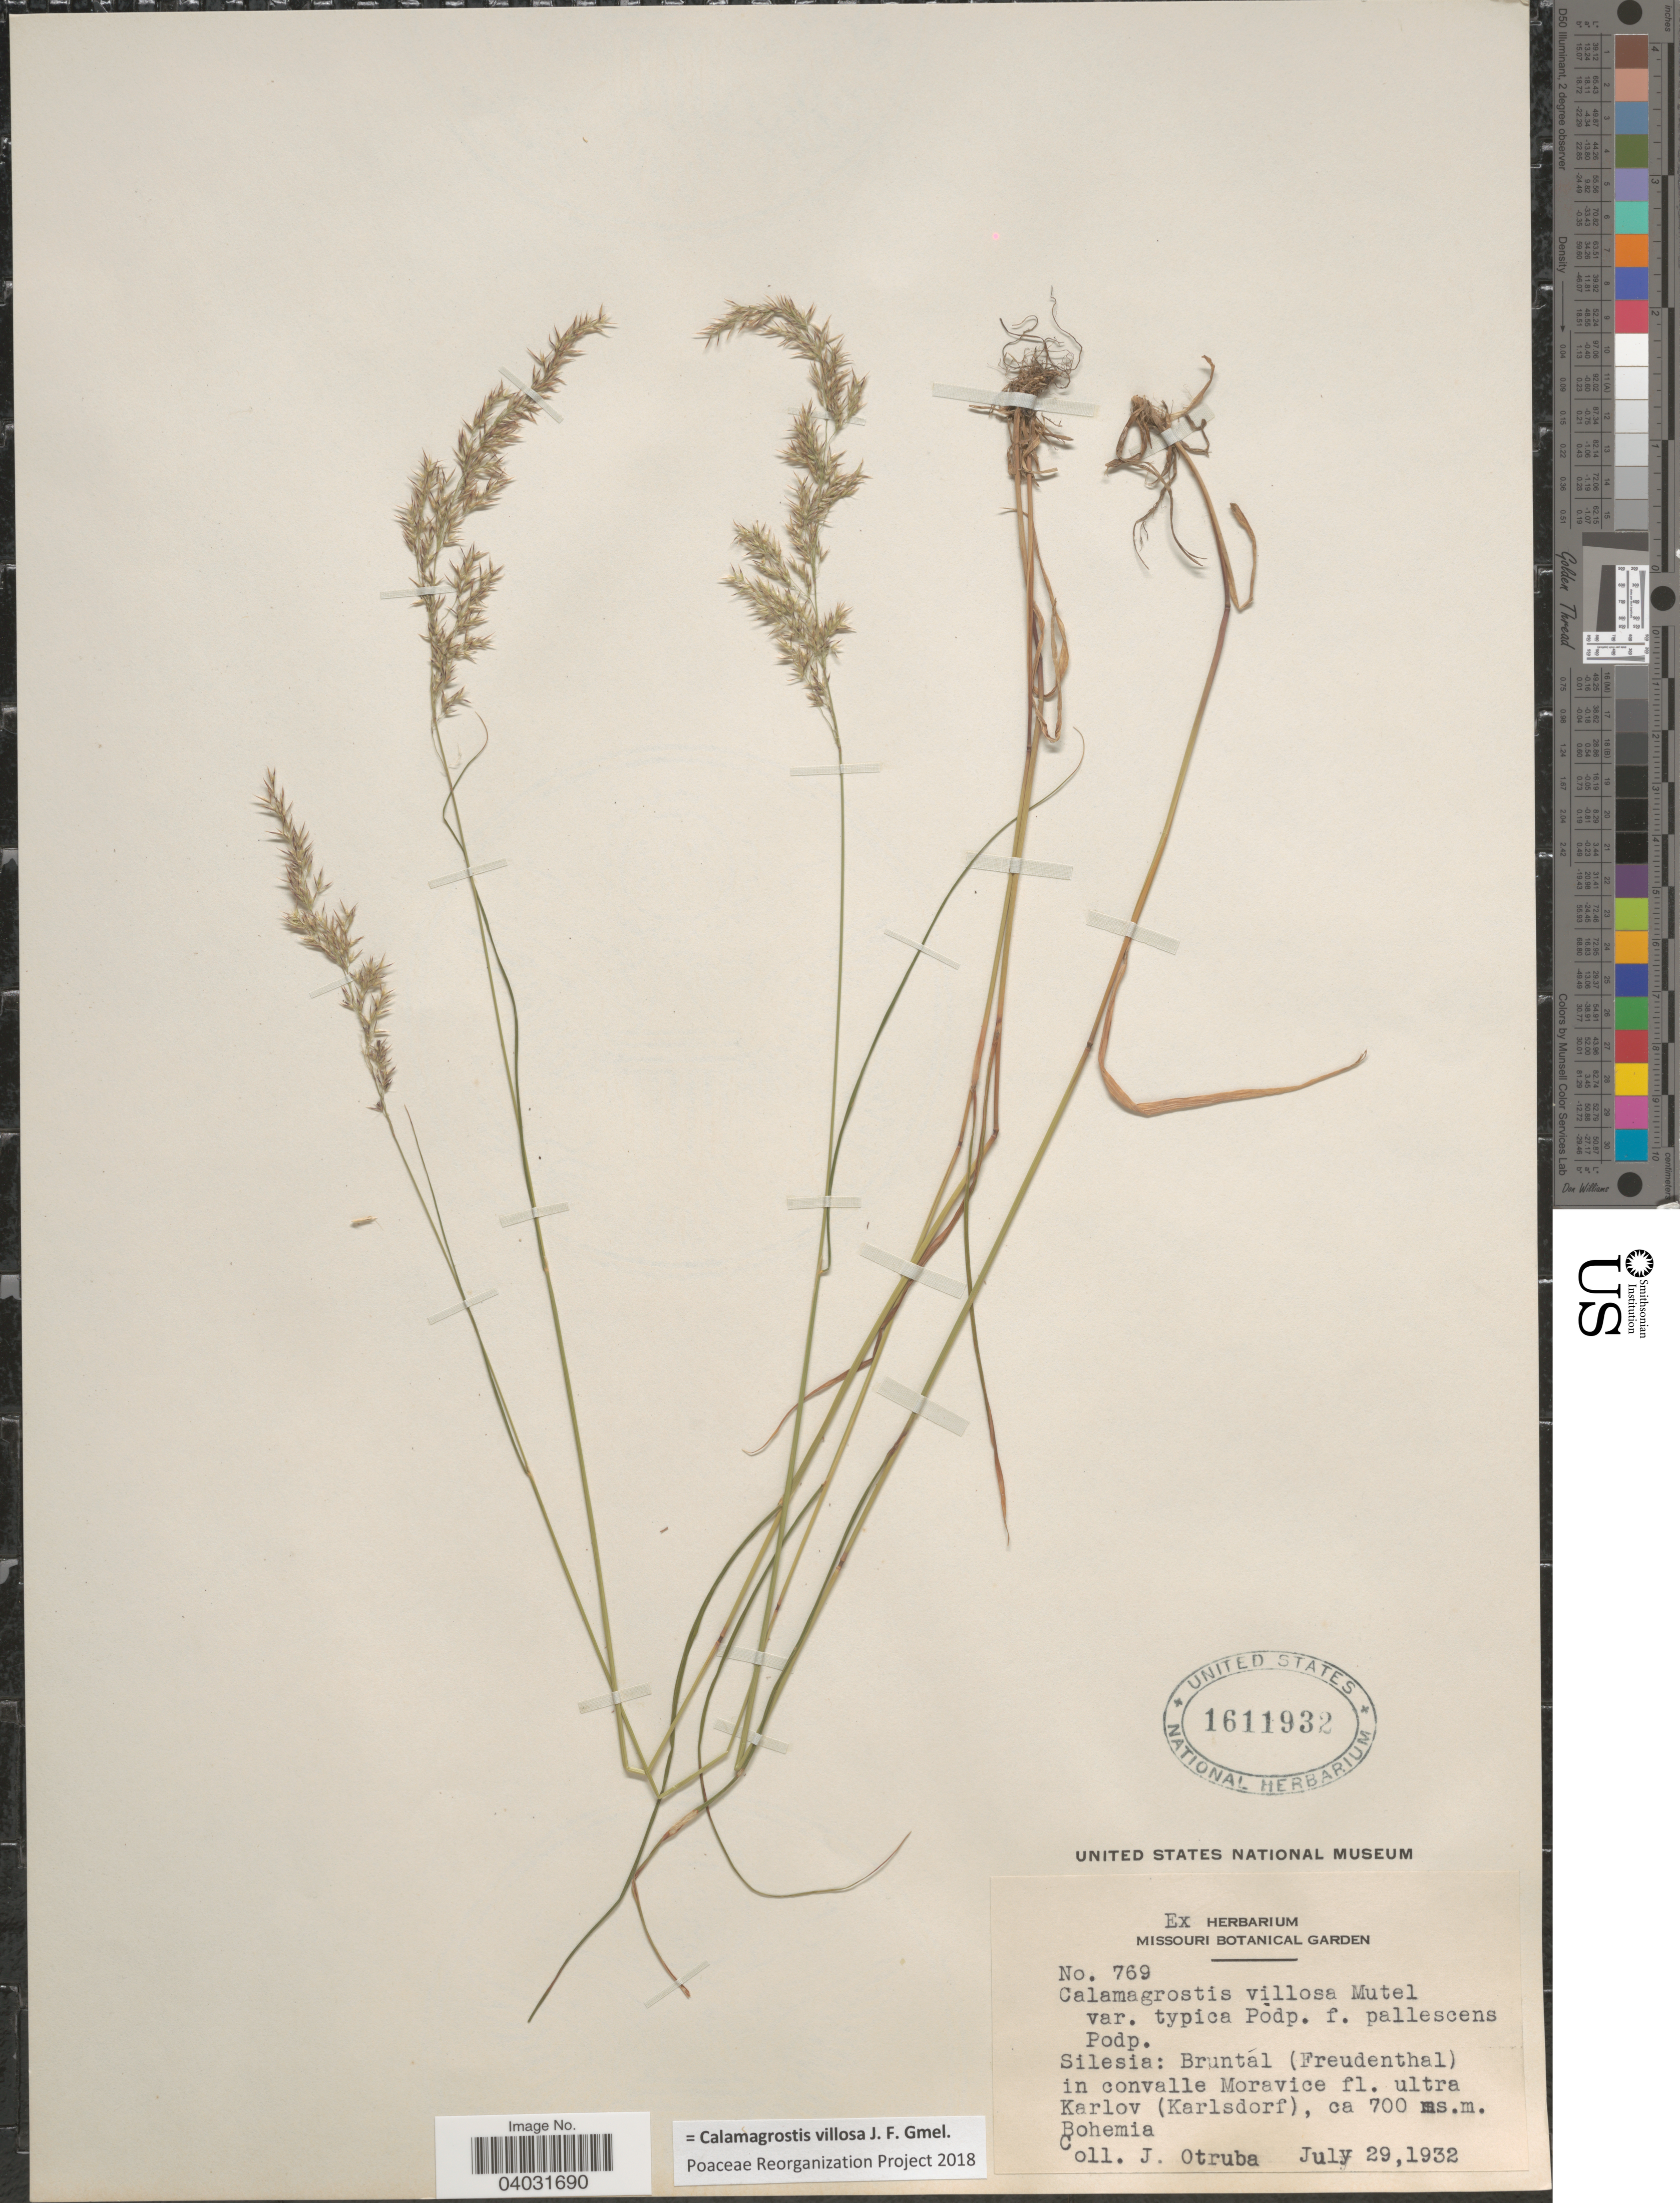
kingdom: Plantae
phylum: Tracheophyta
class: Liliopsida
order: Poales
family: Poaceae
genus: Calamagrostis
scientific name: Calamagrostis villosa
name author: J.F. Gmel.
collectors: J. Otruba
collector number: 769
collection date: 1932-07-29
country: Czechia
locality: Silesia: Bruntál (Freudenthal) in convalle Moravice fl. ultra Karlov (Karlsdorf). Bohemia.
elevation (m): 700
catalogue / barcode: US 1611932